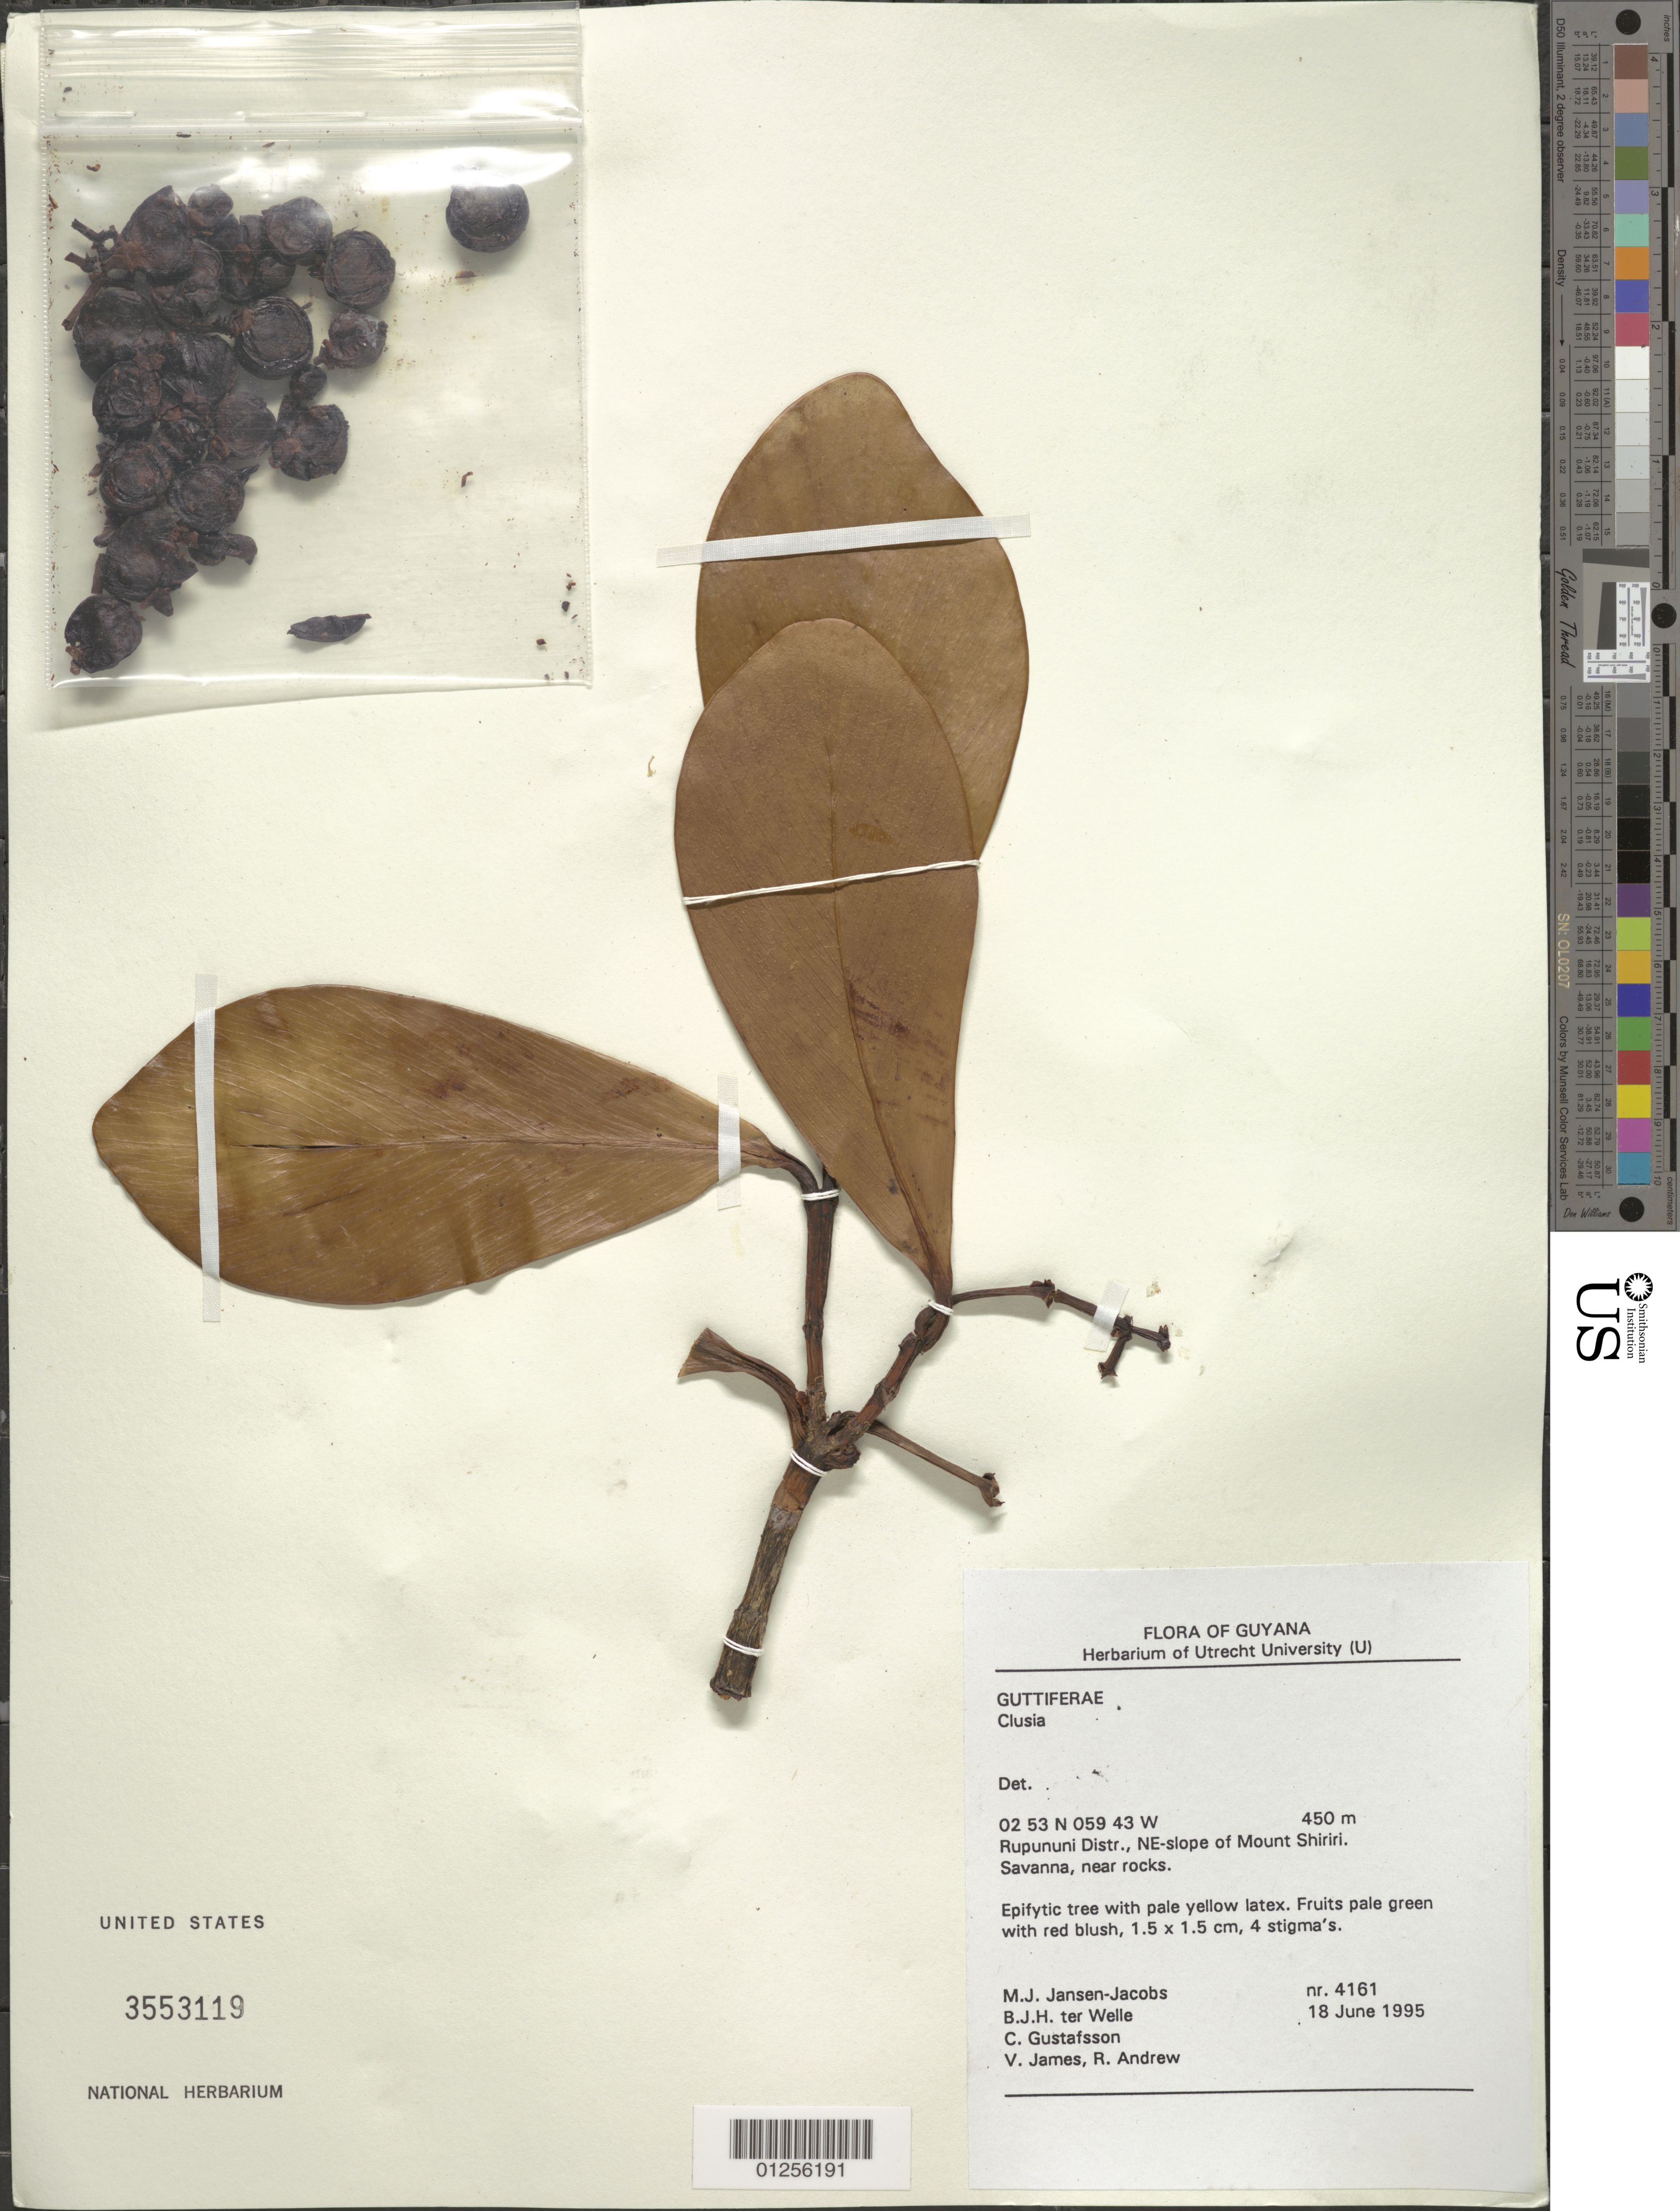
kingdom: Plantae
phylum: Tracheophyta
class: Magnoliopsida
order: Malpighiales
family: Clusiaceae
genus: Clusia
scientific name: Clusia sp.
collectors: M. J. Jansen-Jacobs, B. Welle, C. G. Gustafsson, V. James & R. Andrew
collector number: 4161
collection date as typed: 18-Jun-95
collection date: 1995-06-18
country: Guyana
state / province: U. Takutu-U. Essequibo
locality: Mount Shiriri, NE slope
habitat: savanna, near rocks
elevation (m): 450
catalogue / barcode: US 3553119